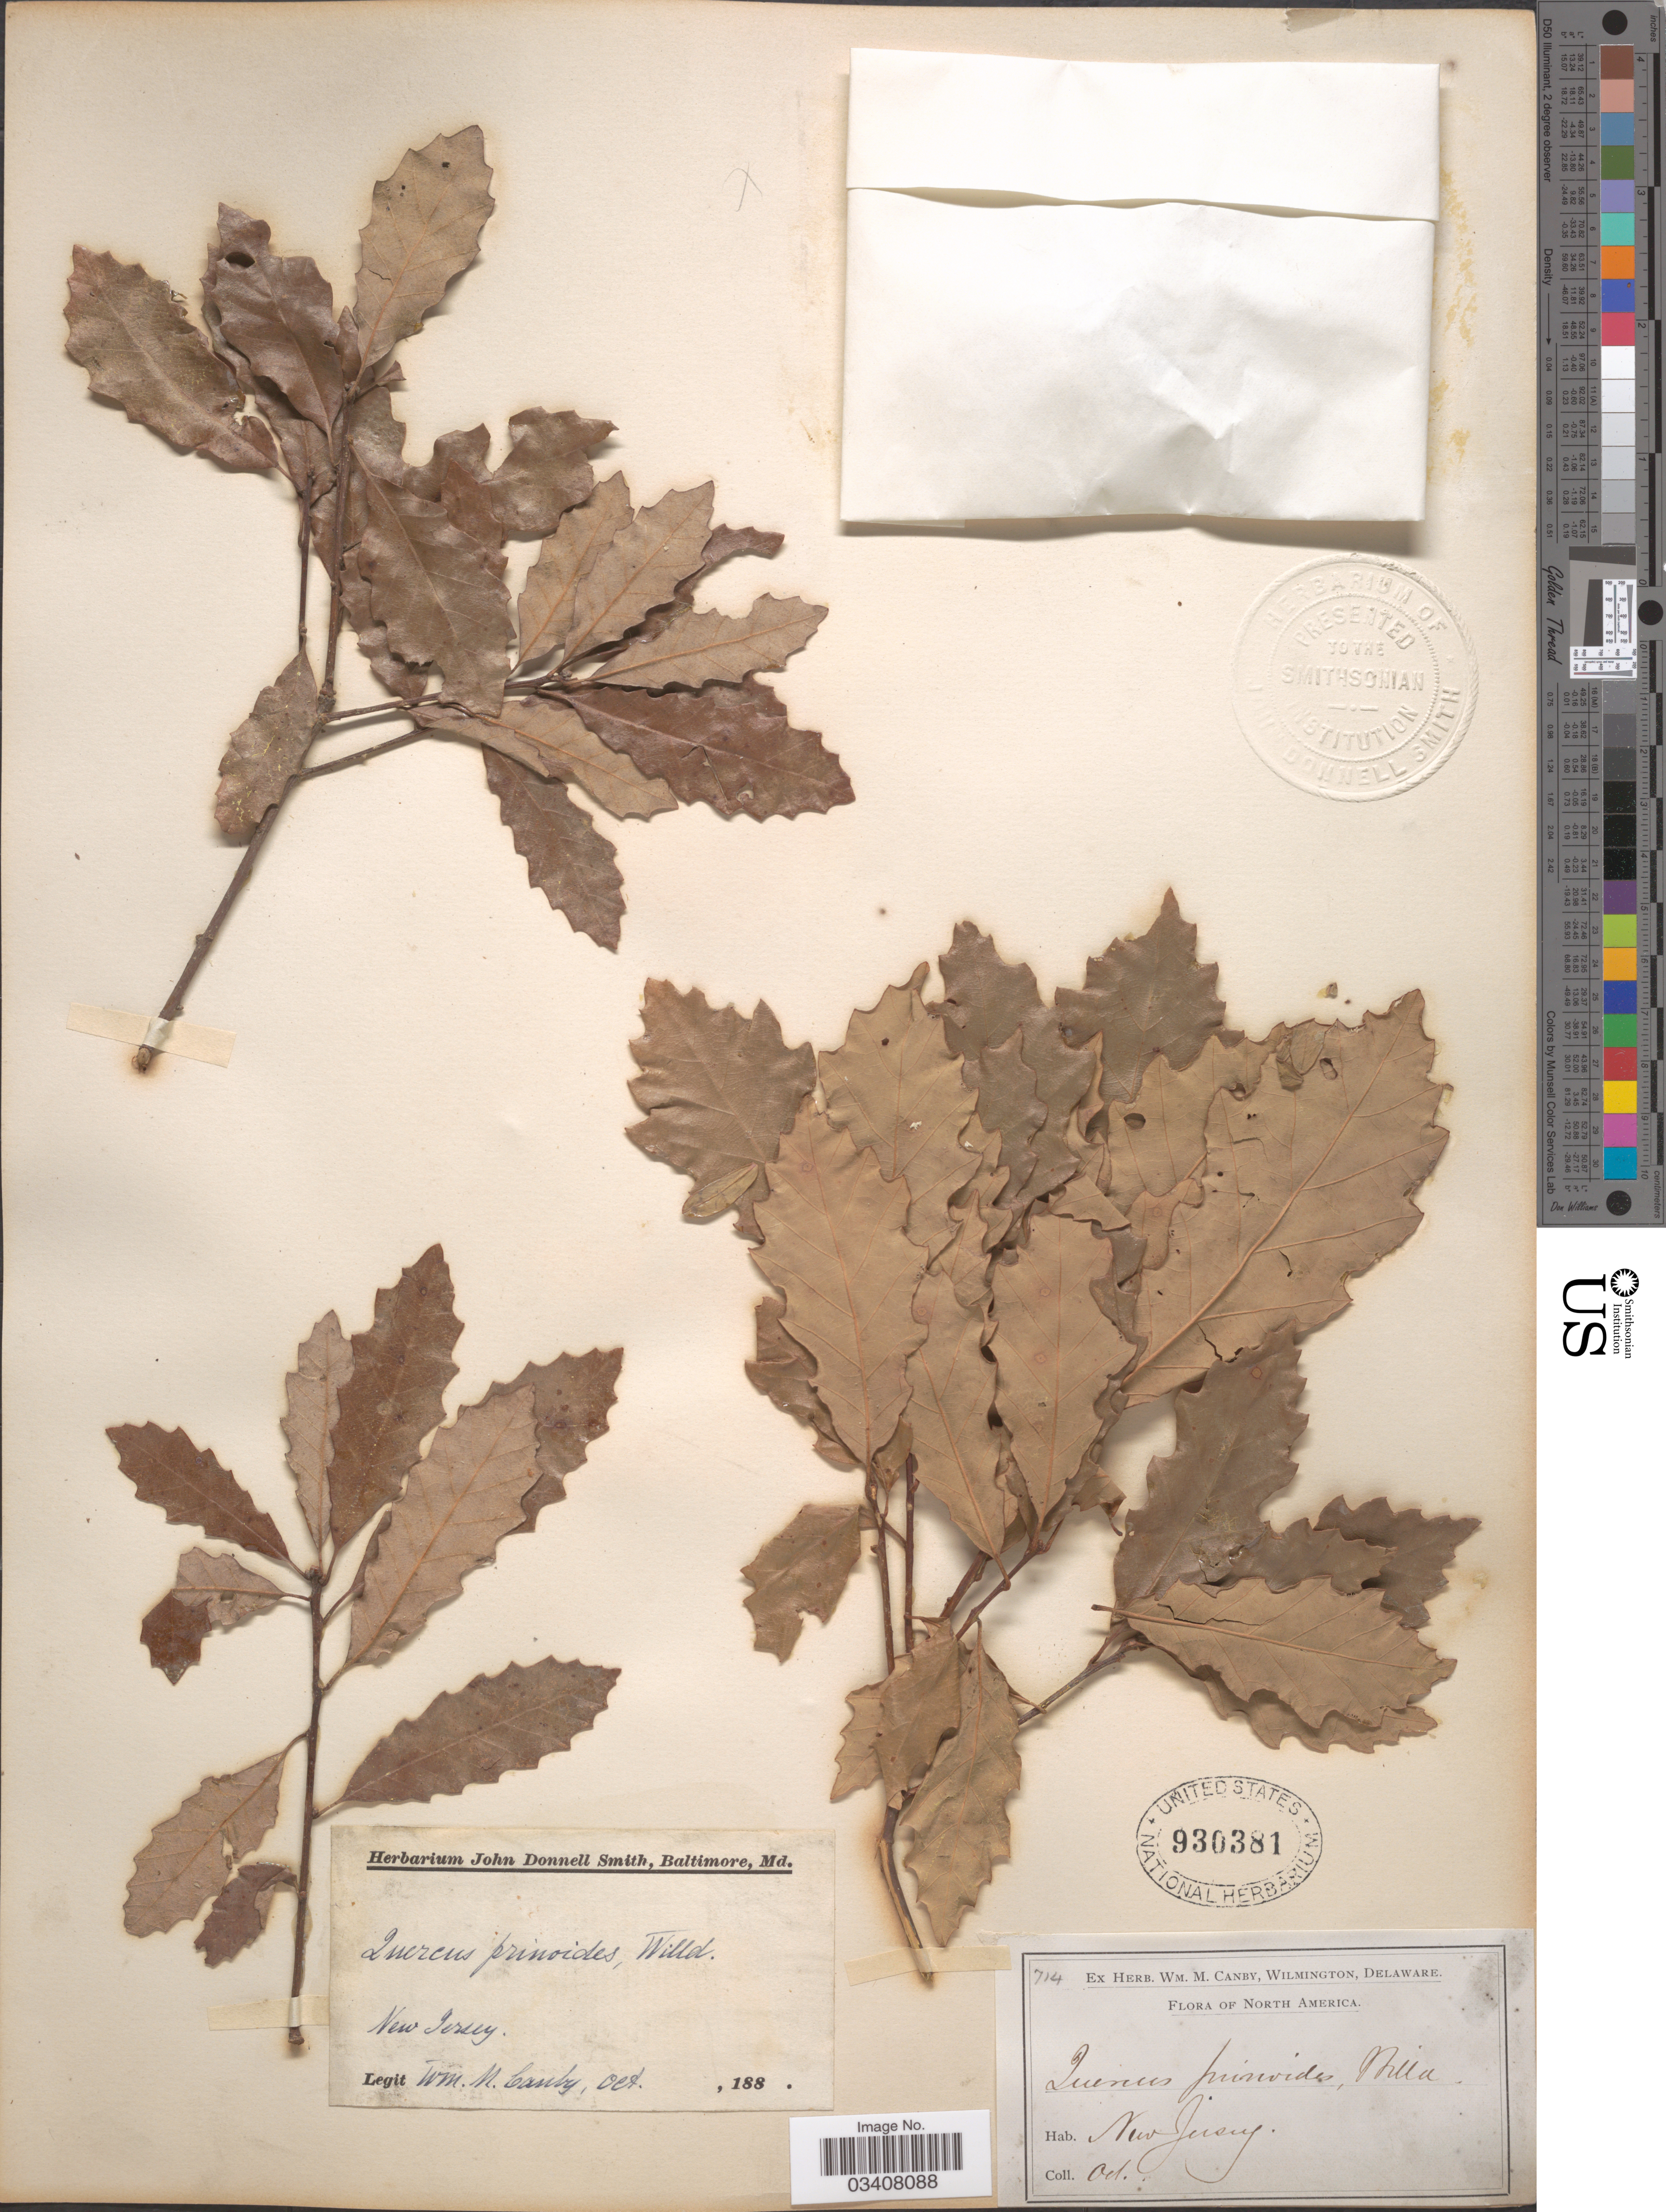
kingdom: Plantae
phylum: Tracheophyta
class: Magnoliopsida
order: Fagales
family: Fagaceae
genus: Quercus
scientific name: Quercus prinoides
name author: Willd.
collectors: W. M. Canby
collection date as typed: oct, 188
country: United States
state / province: New Jersey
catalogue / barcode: US 930381